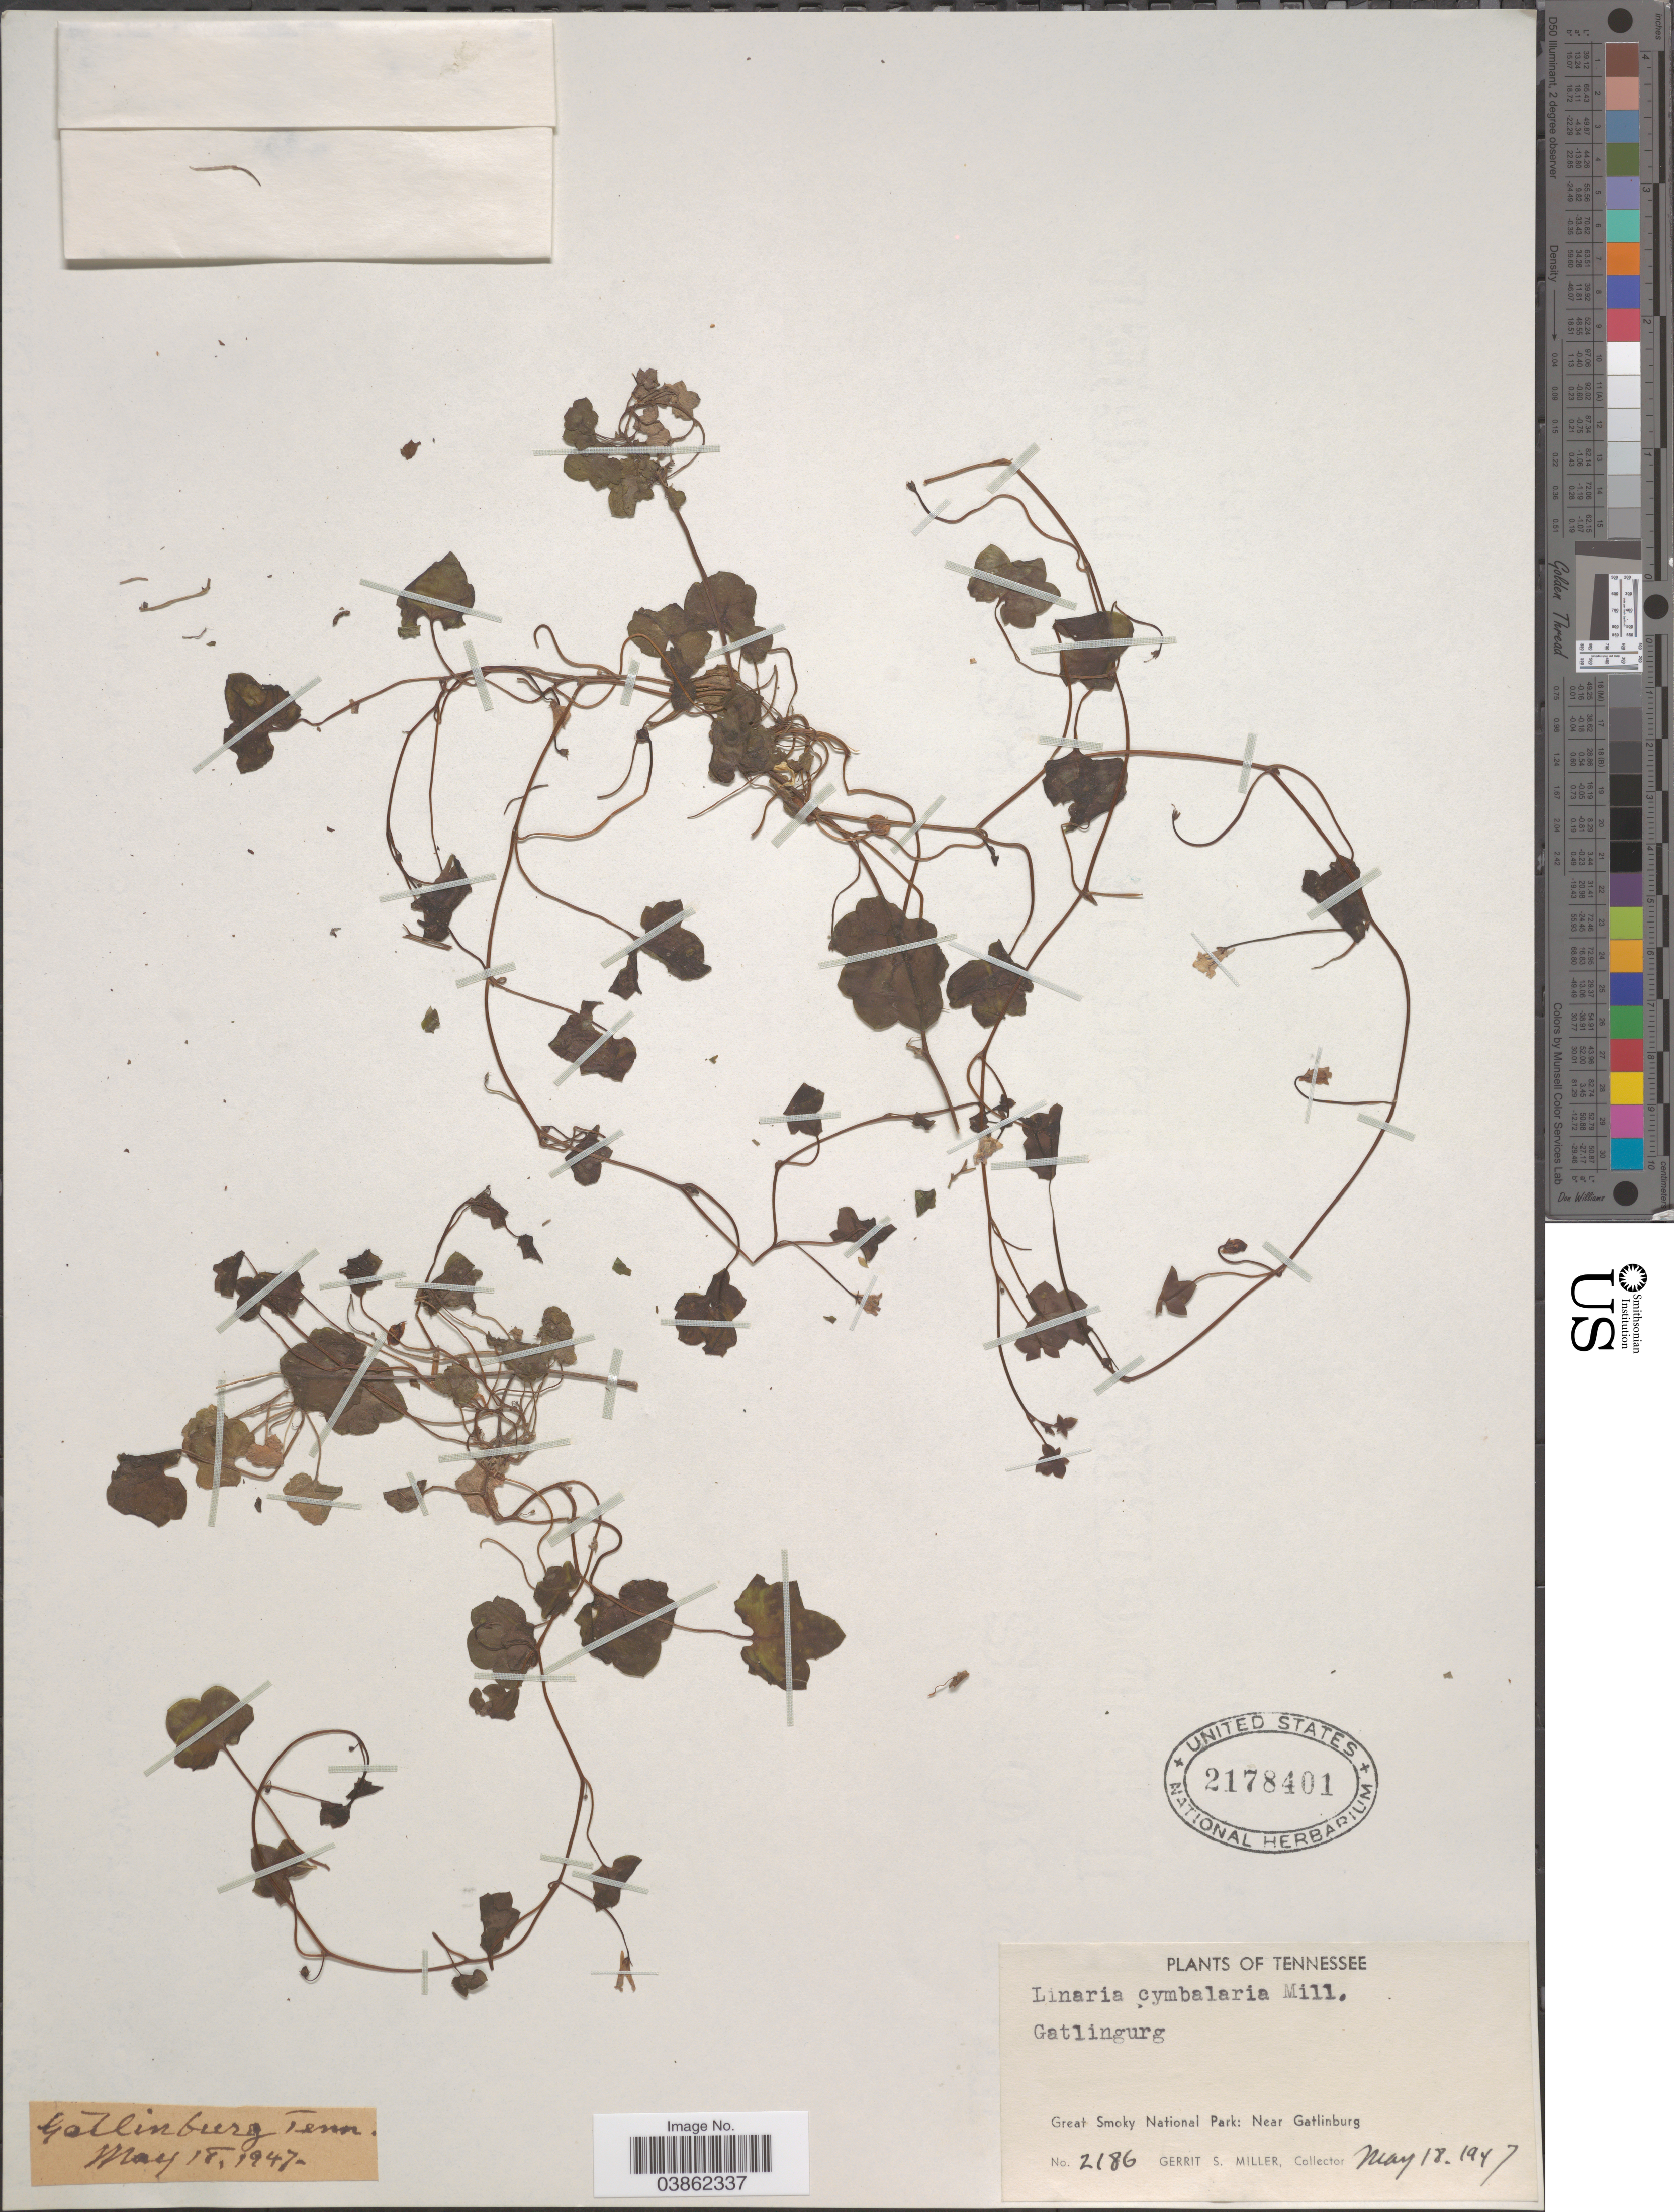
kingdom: Plantae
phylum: Tracheophyta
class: Magnoliopsida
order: Lamiales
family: Plantaginaceae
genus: Cymbalaria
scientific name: Cymbalaria muralis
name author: Gaertn. et al.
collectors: G. S. Miller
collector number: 2186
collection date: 1947-05-18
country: United States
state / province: Tennessee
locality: Great Smoky National Park: Near Gatlinburg.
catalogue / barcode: US 2178401